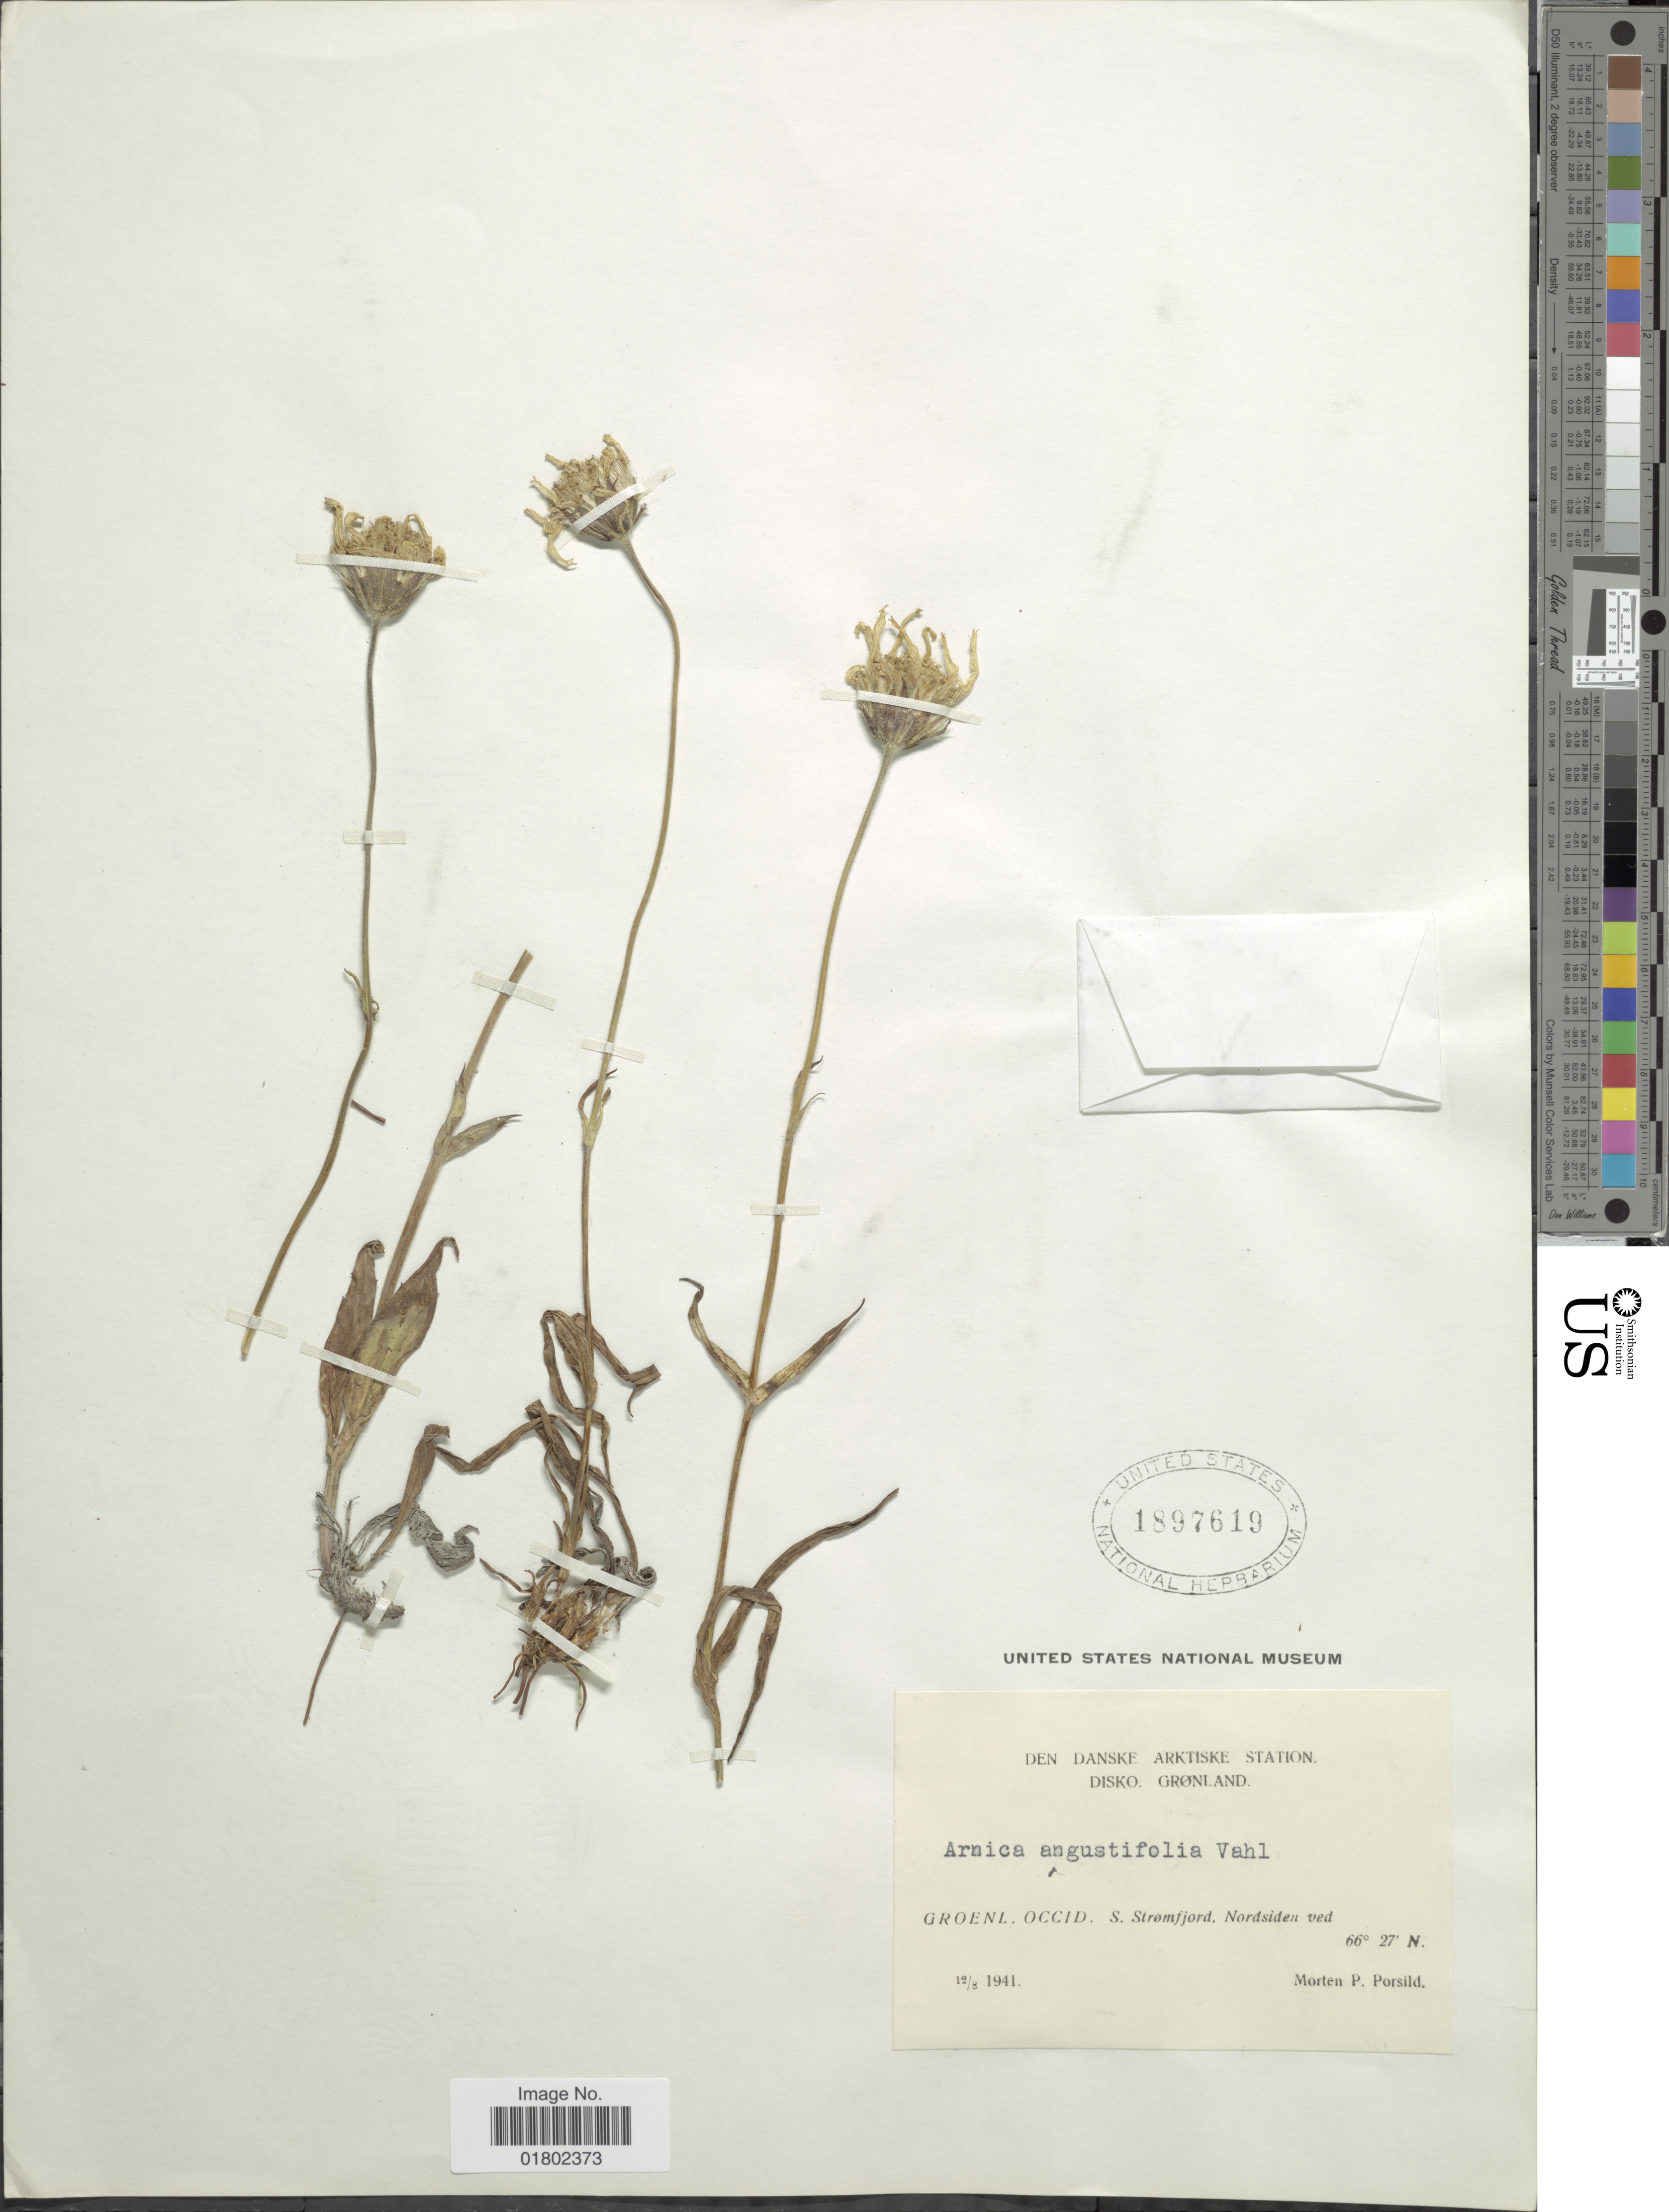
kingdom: Plantae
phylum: Tracheophyta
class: Magnoliopsida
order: Asterales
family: Asteraceae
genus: Arnica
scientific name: Arnica alpina var. angustifolia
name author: (Vahl) Maguire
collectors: M. P. Porsild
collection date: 1941-08-12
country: Greenland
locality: Groenl. Occid. S. Stromfjord, Nordsiden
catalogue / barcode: US 1897619